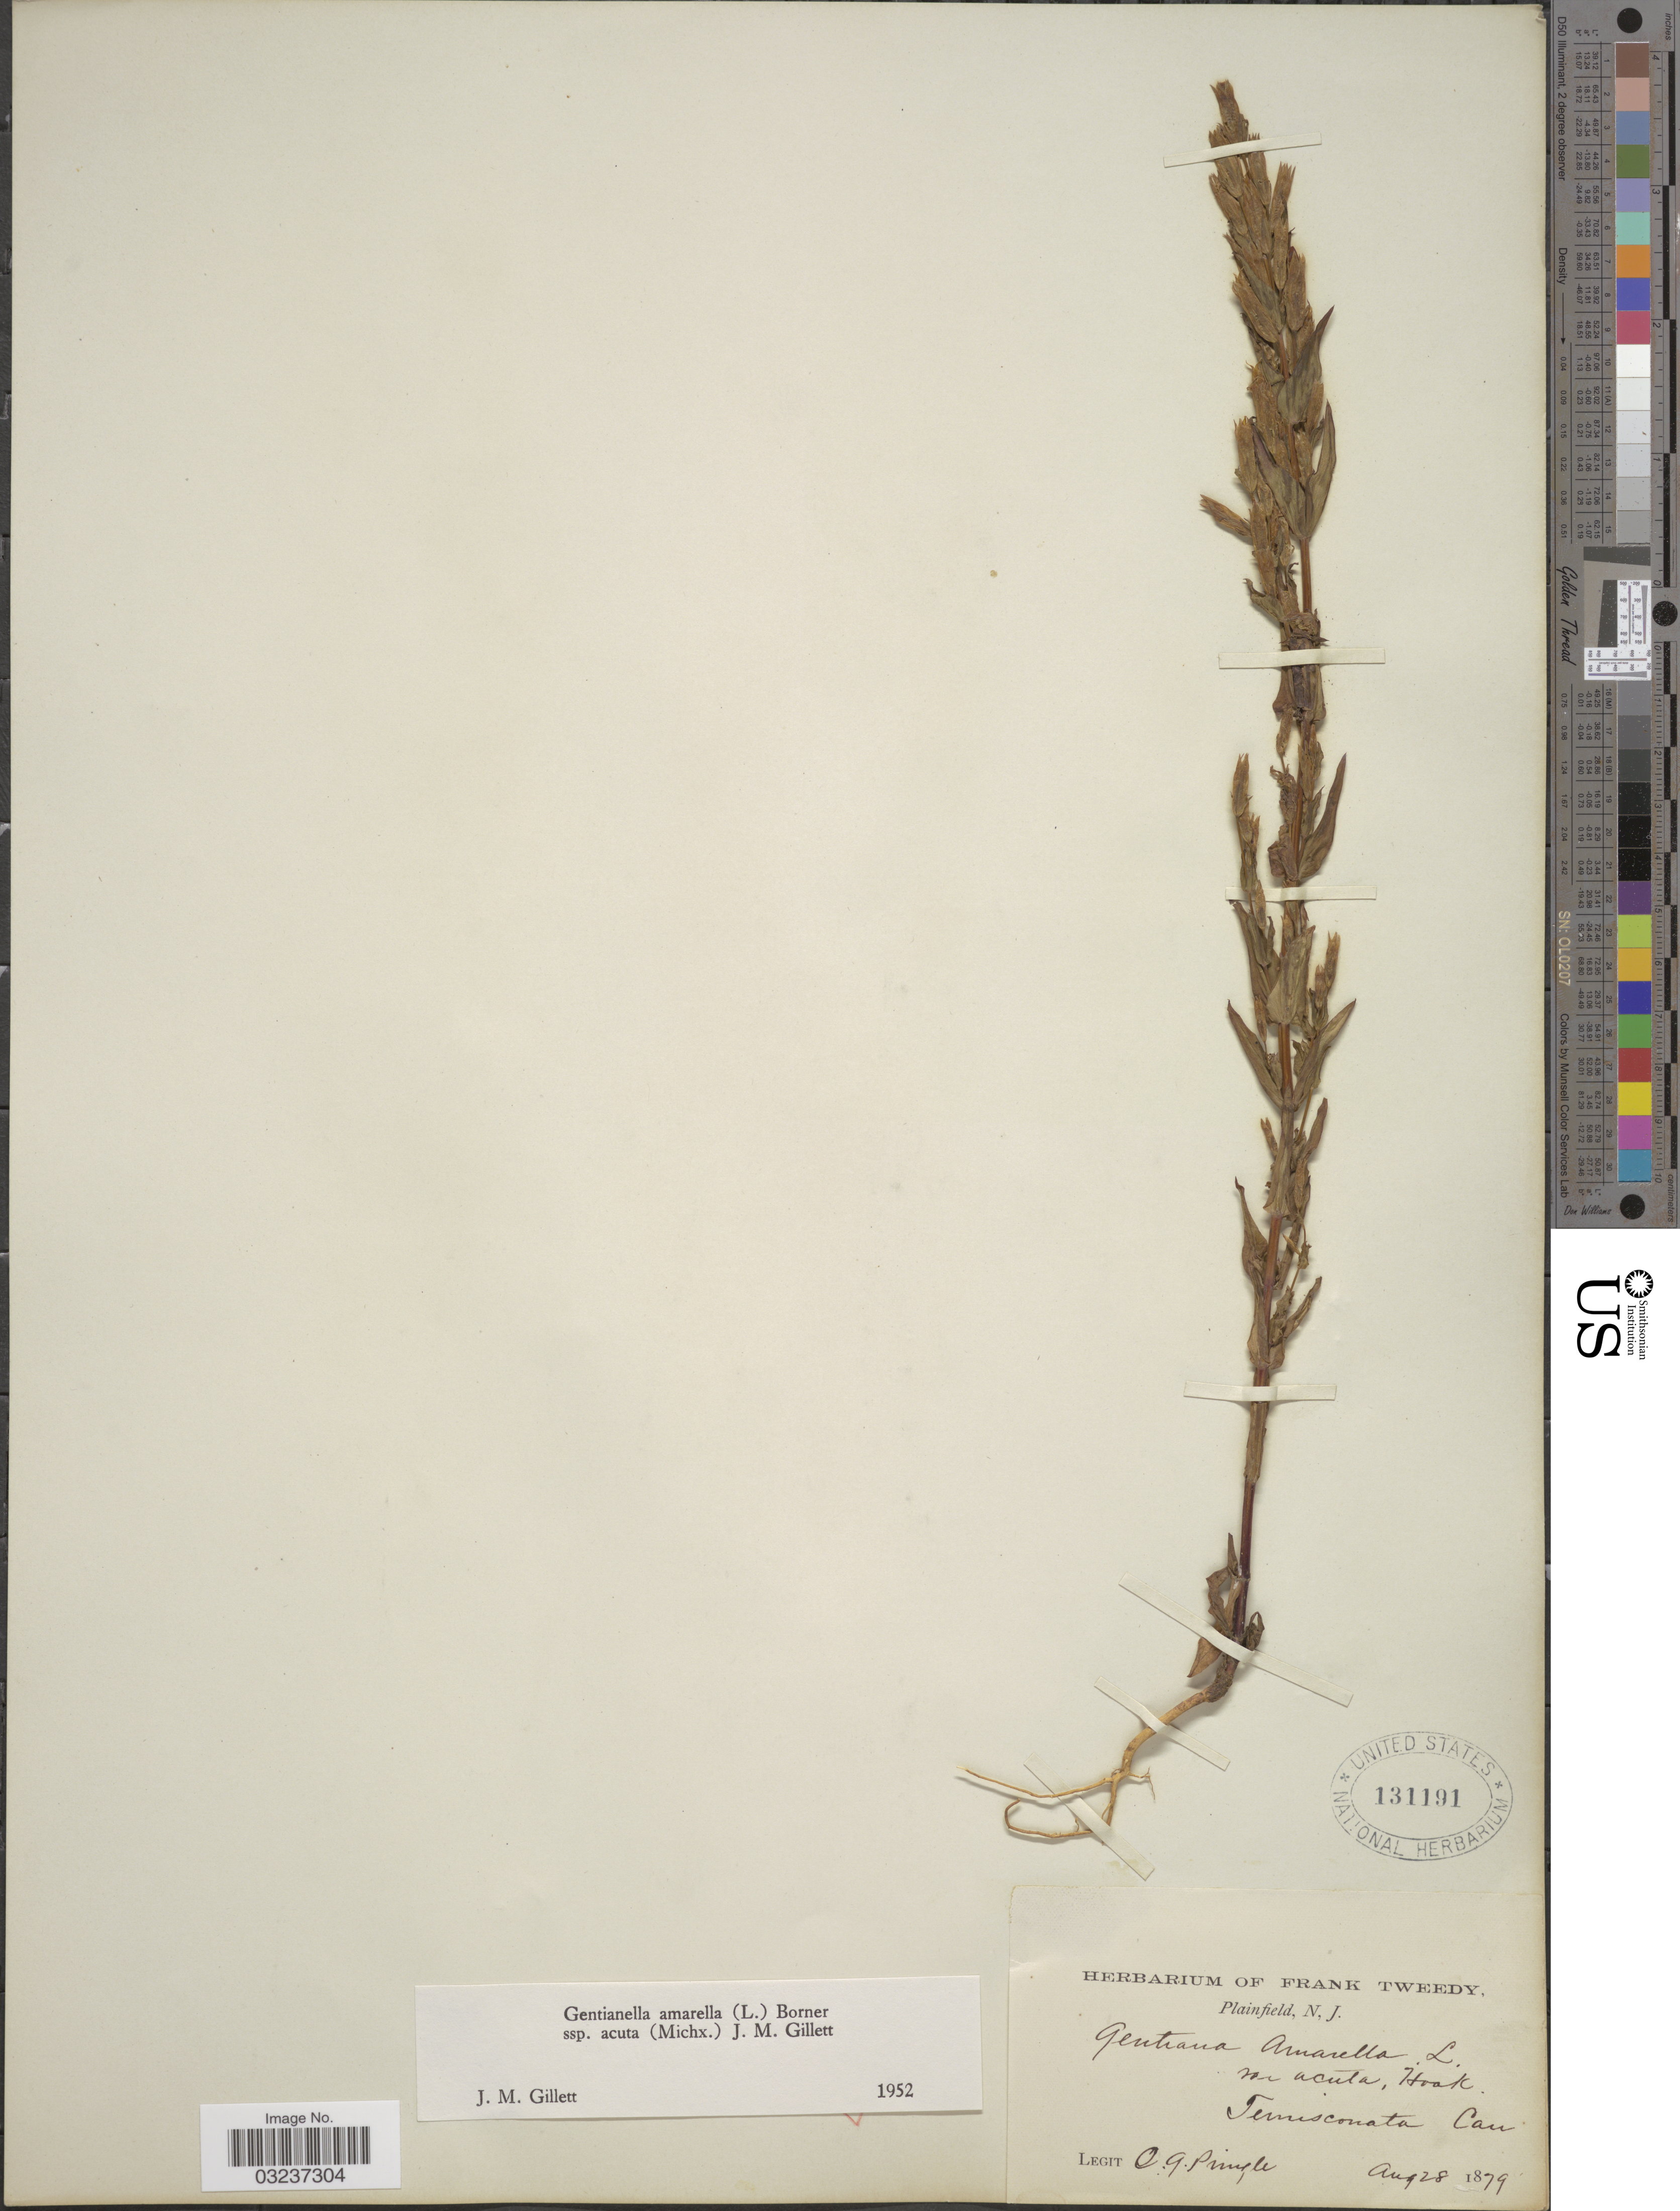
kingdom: Plantae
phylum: Tracheophyta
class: Magnoliopsida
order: Gentianales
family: Gentianaceae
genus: Gentianella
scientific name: Gentianella amarella subsp. acuta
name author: (Michx.) J.M. Gillett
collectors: C. G. Pringle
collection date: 1879-08-28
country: Canada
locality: Temiscouata, Can.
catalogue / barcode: US 131191